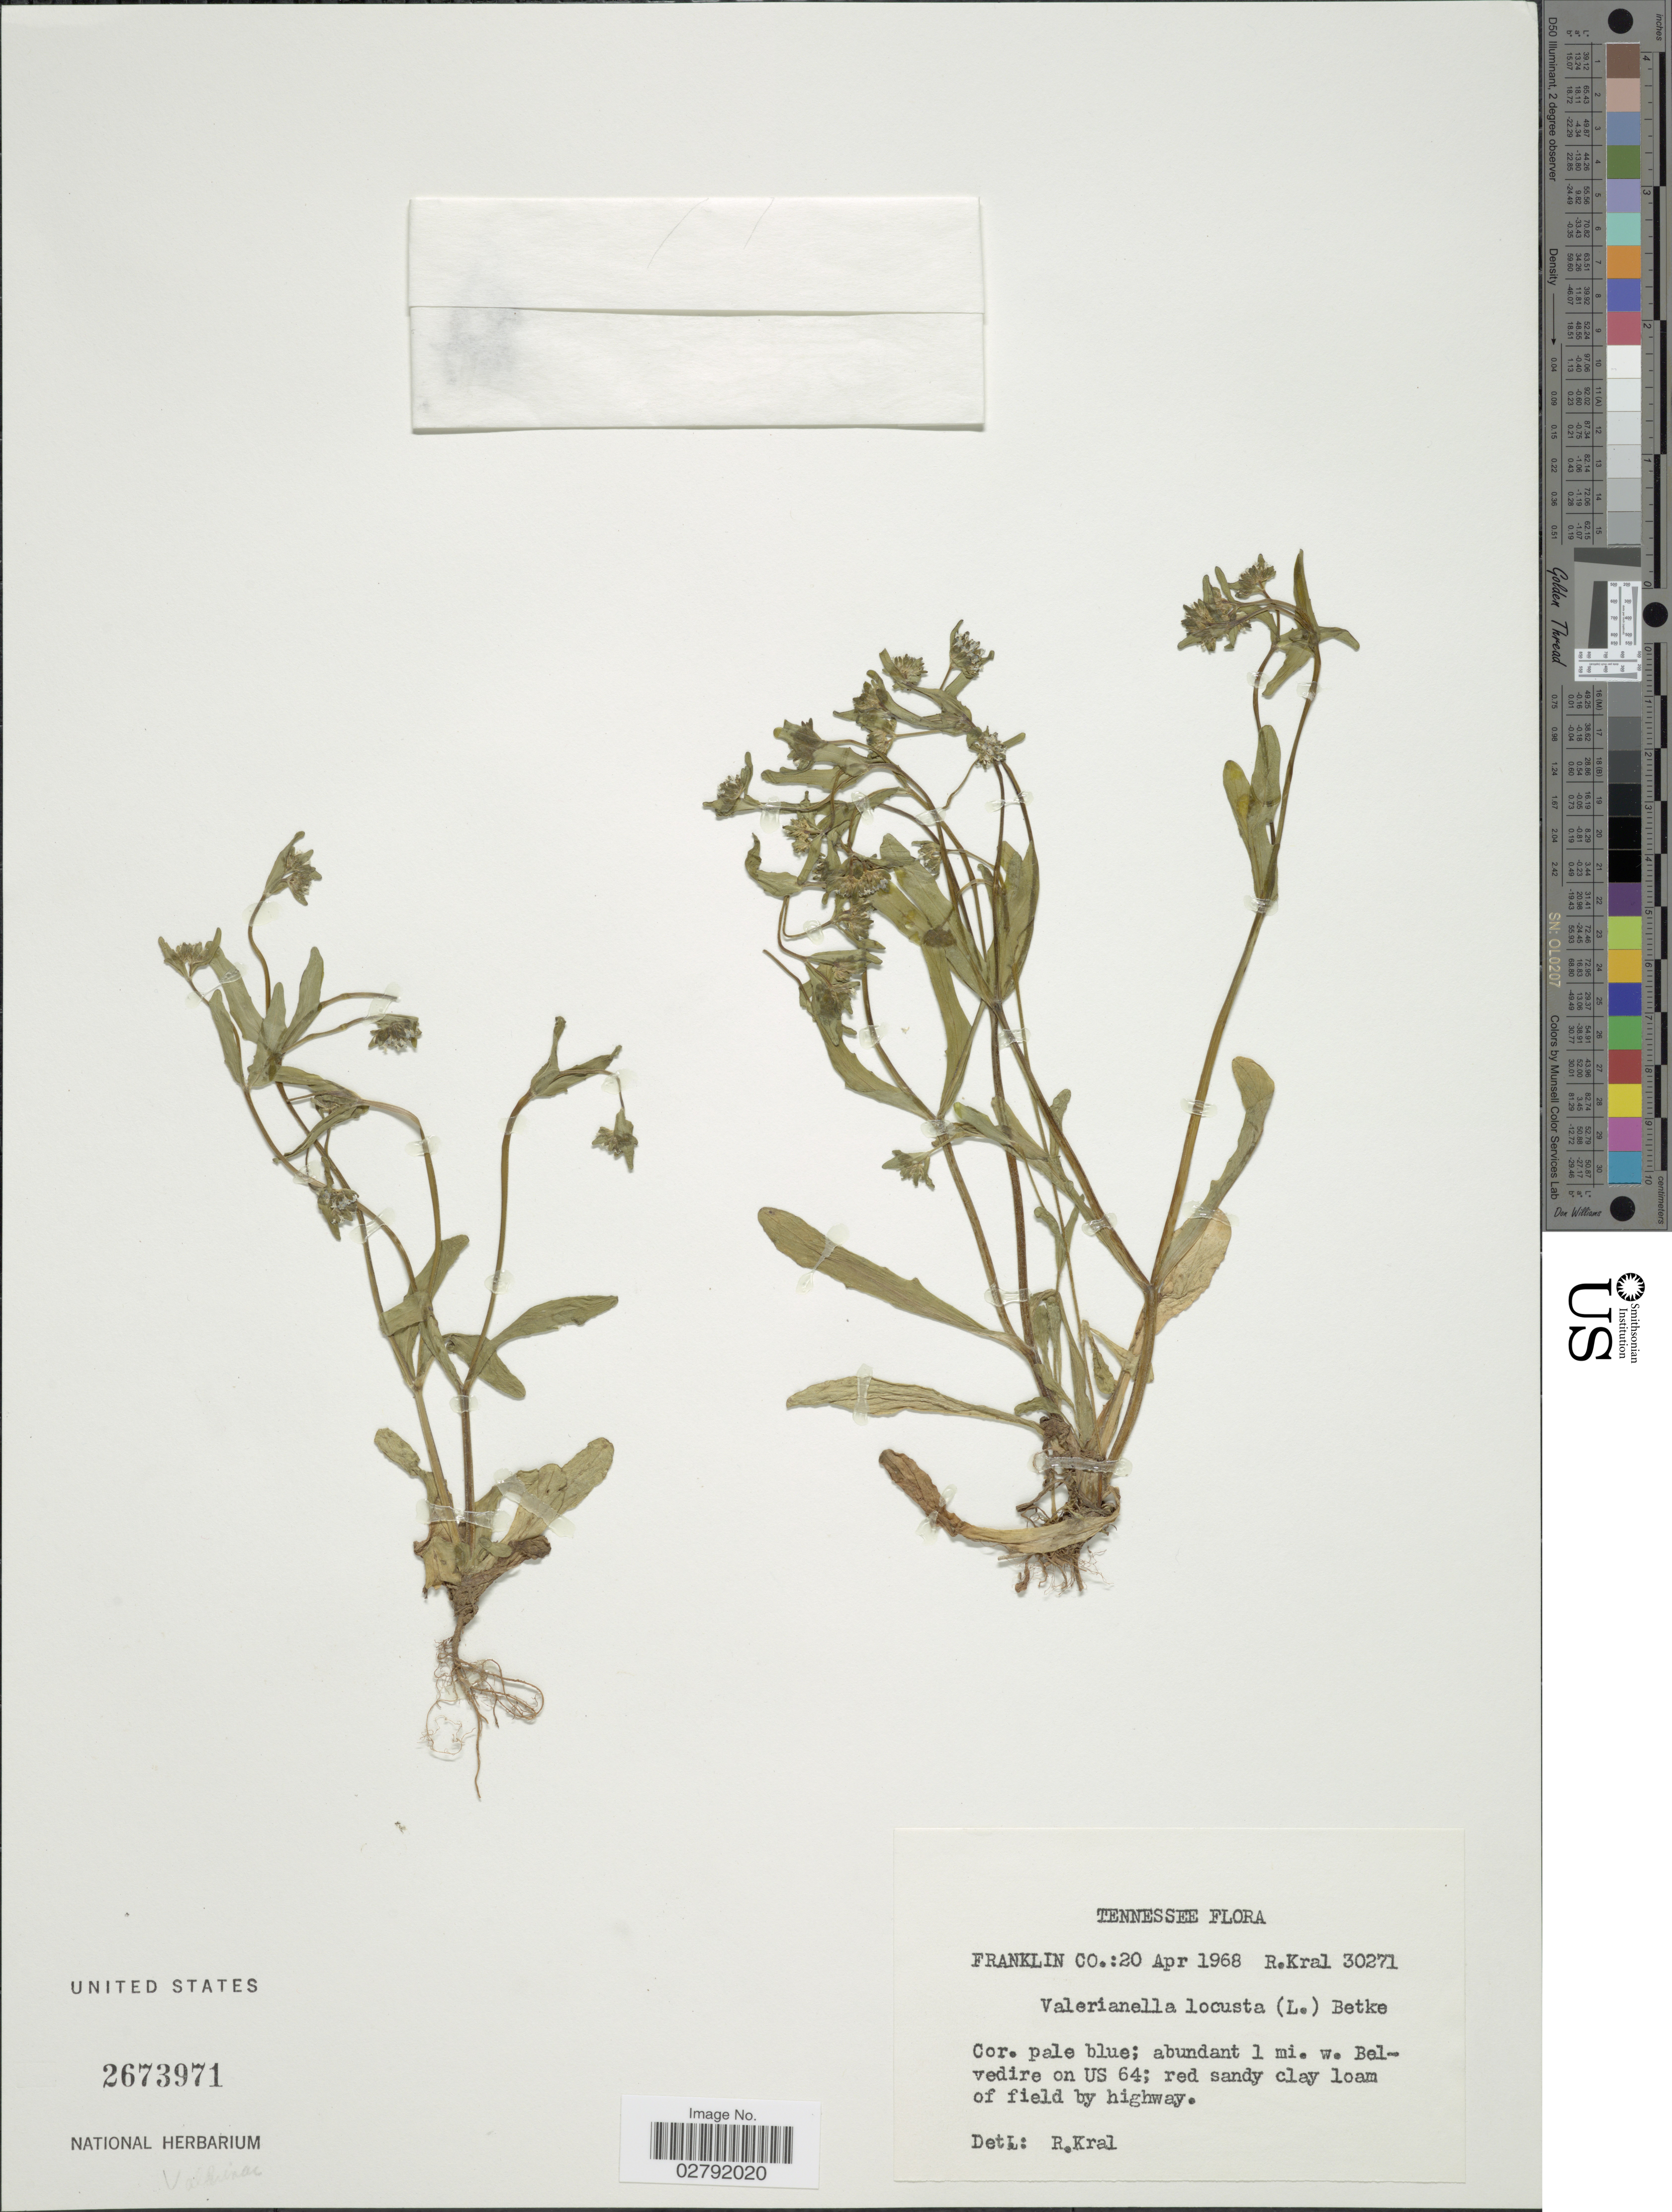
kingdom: Plantae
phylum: Tracheophyta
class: Magnoliopsida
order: Dipsacales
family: Caprifoliaceae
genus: Valerianella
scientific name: Valerianella locusta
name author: (L.) Latourr.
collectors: R. Kral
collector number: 30271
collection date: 1968-04-20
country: United States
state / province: Tennessee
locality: Franklin Co. Abundant 1 mi. w. Belvedire on US 64.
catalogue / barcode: US 2673971